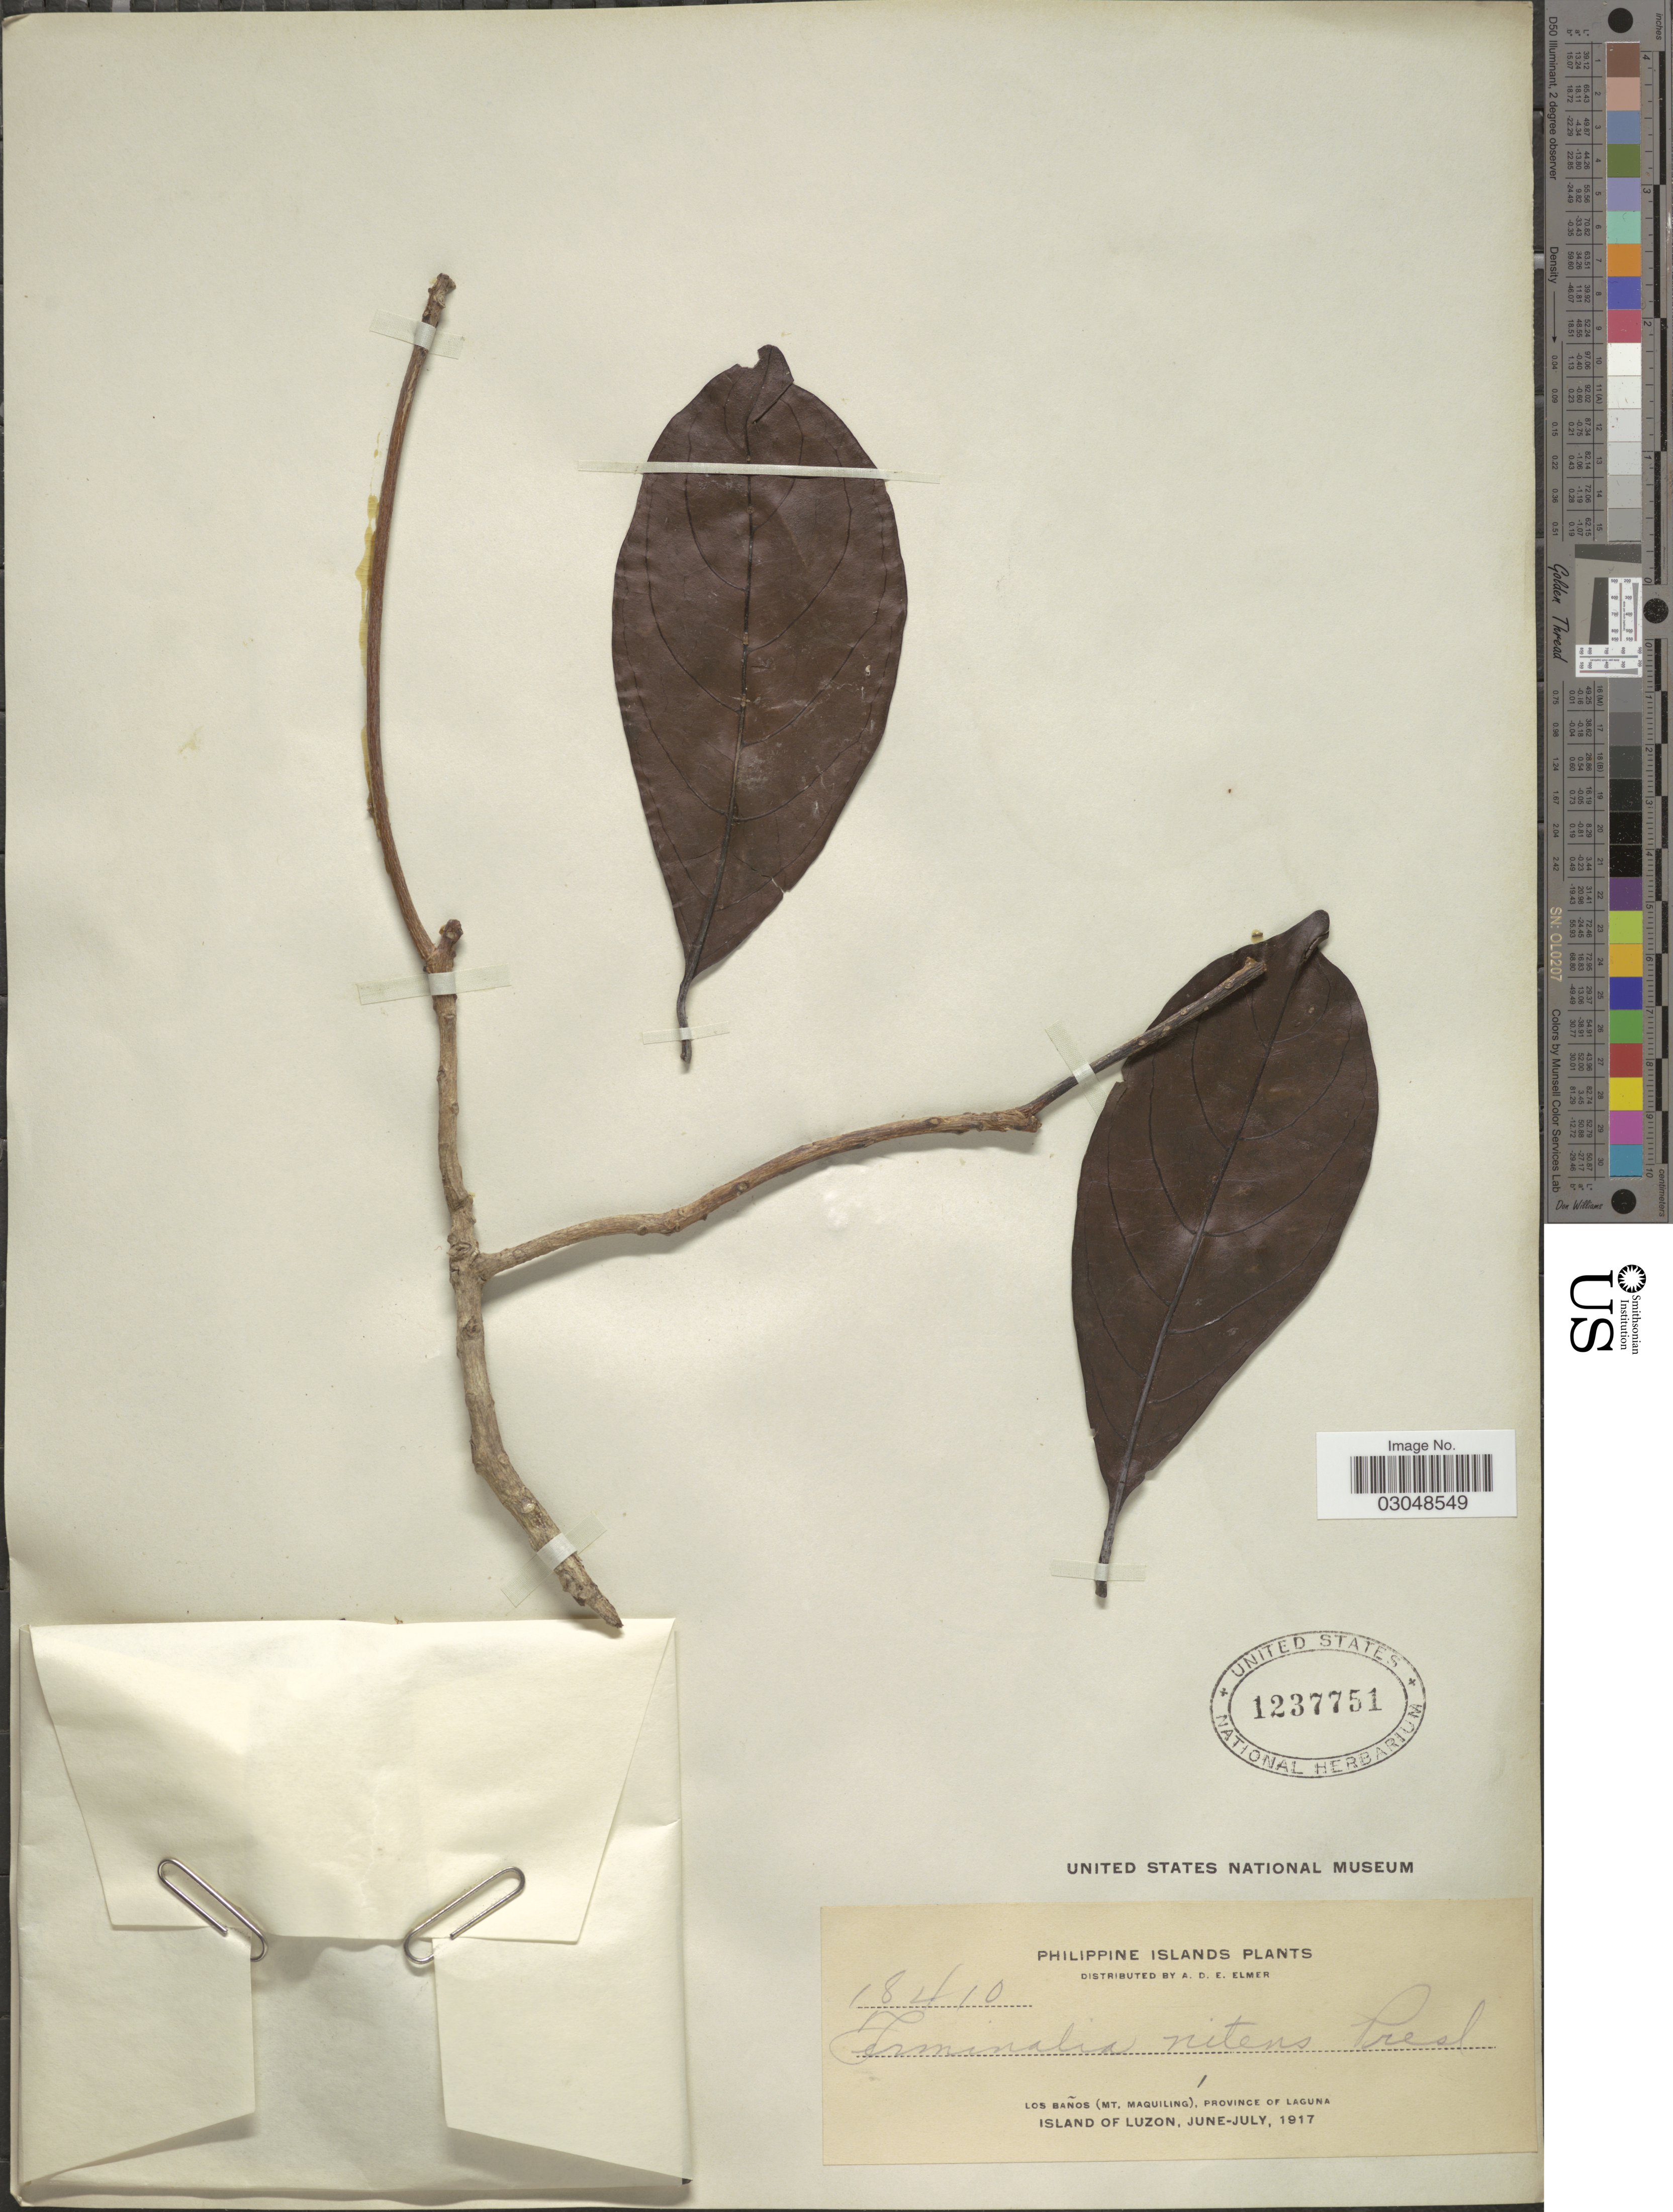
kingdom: Plantae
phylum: Tracheophyta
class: Magnoliopsida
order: Myrtales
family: Combretaceae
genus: Terminalia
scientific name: Terminalia nitens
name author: J. Presl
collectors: A. D. E. Elmer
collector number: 18410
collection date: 1917-06/1917-07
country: Philippines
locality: Philippine Islands, Los Baños (Mt. Maquiling), Province of Laguna, Island of Luzon.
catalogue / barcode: US 1237751